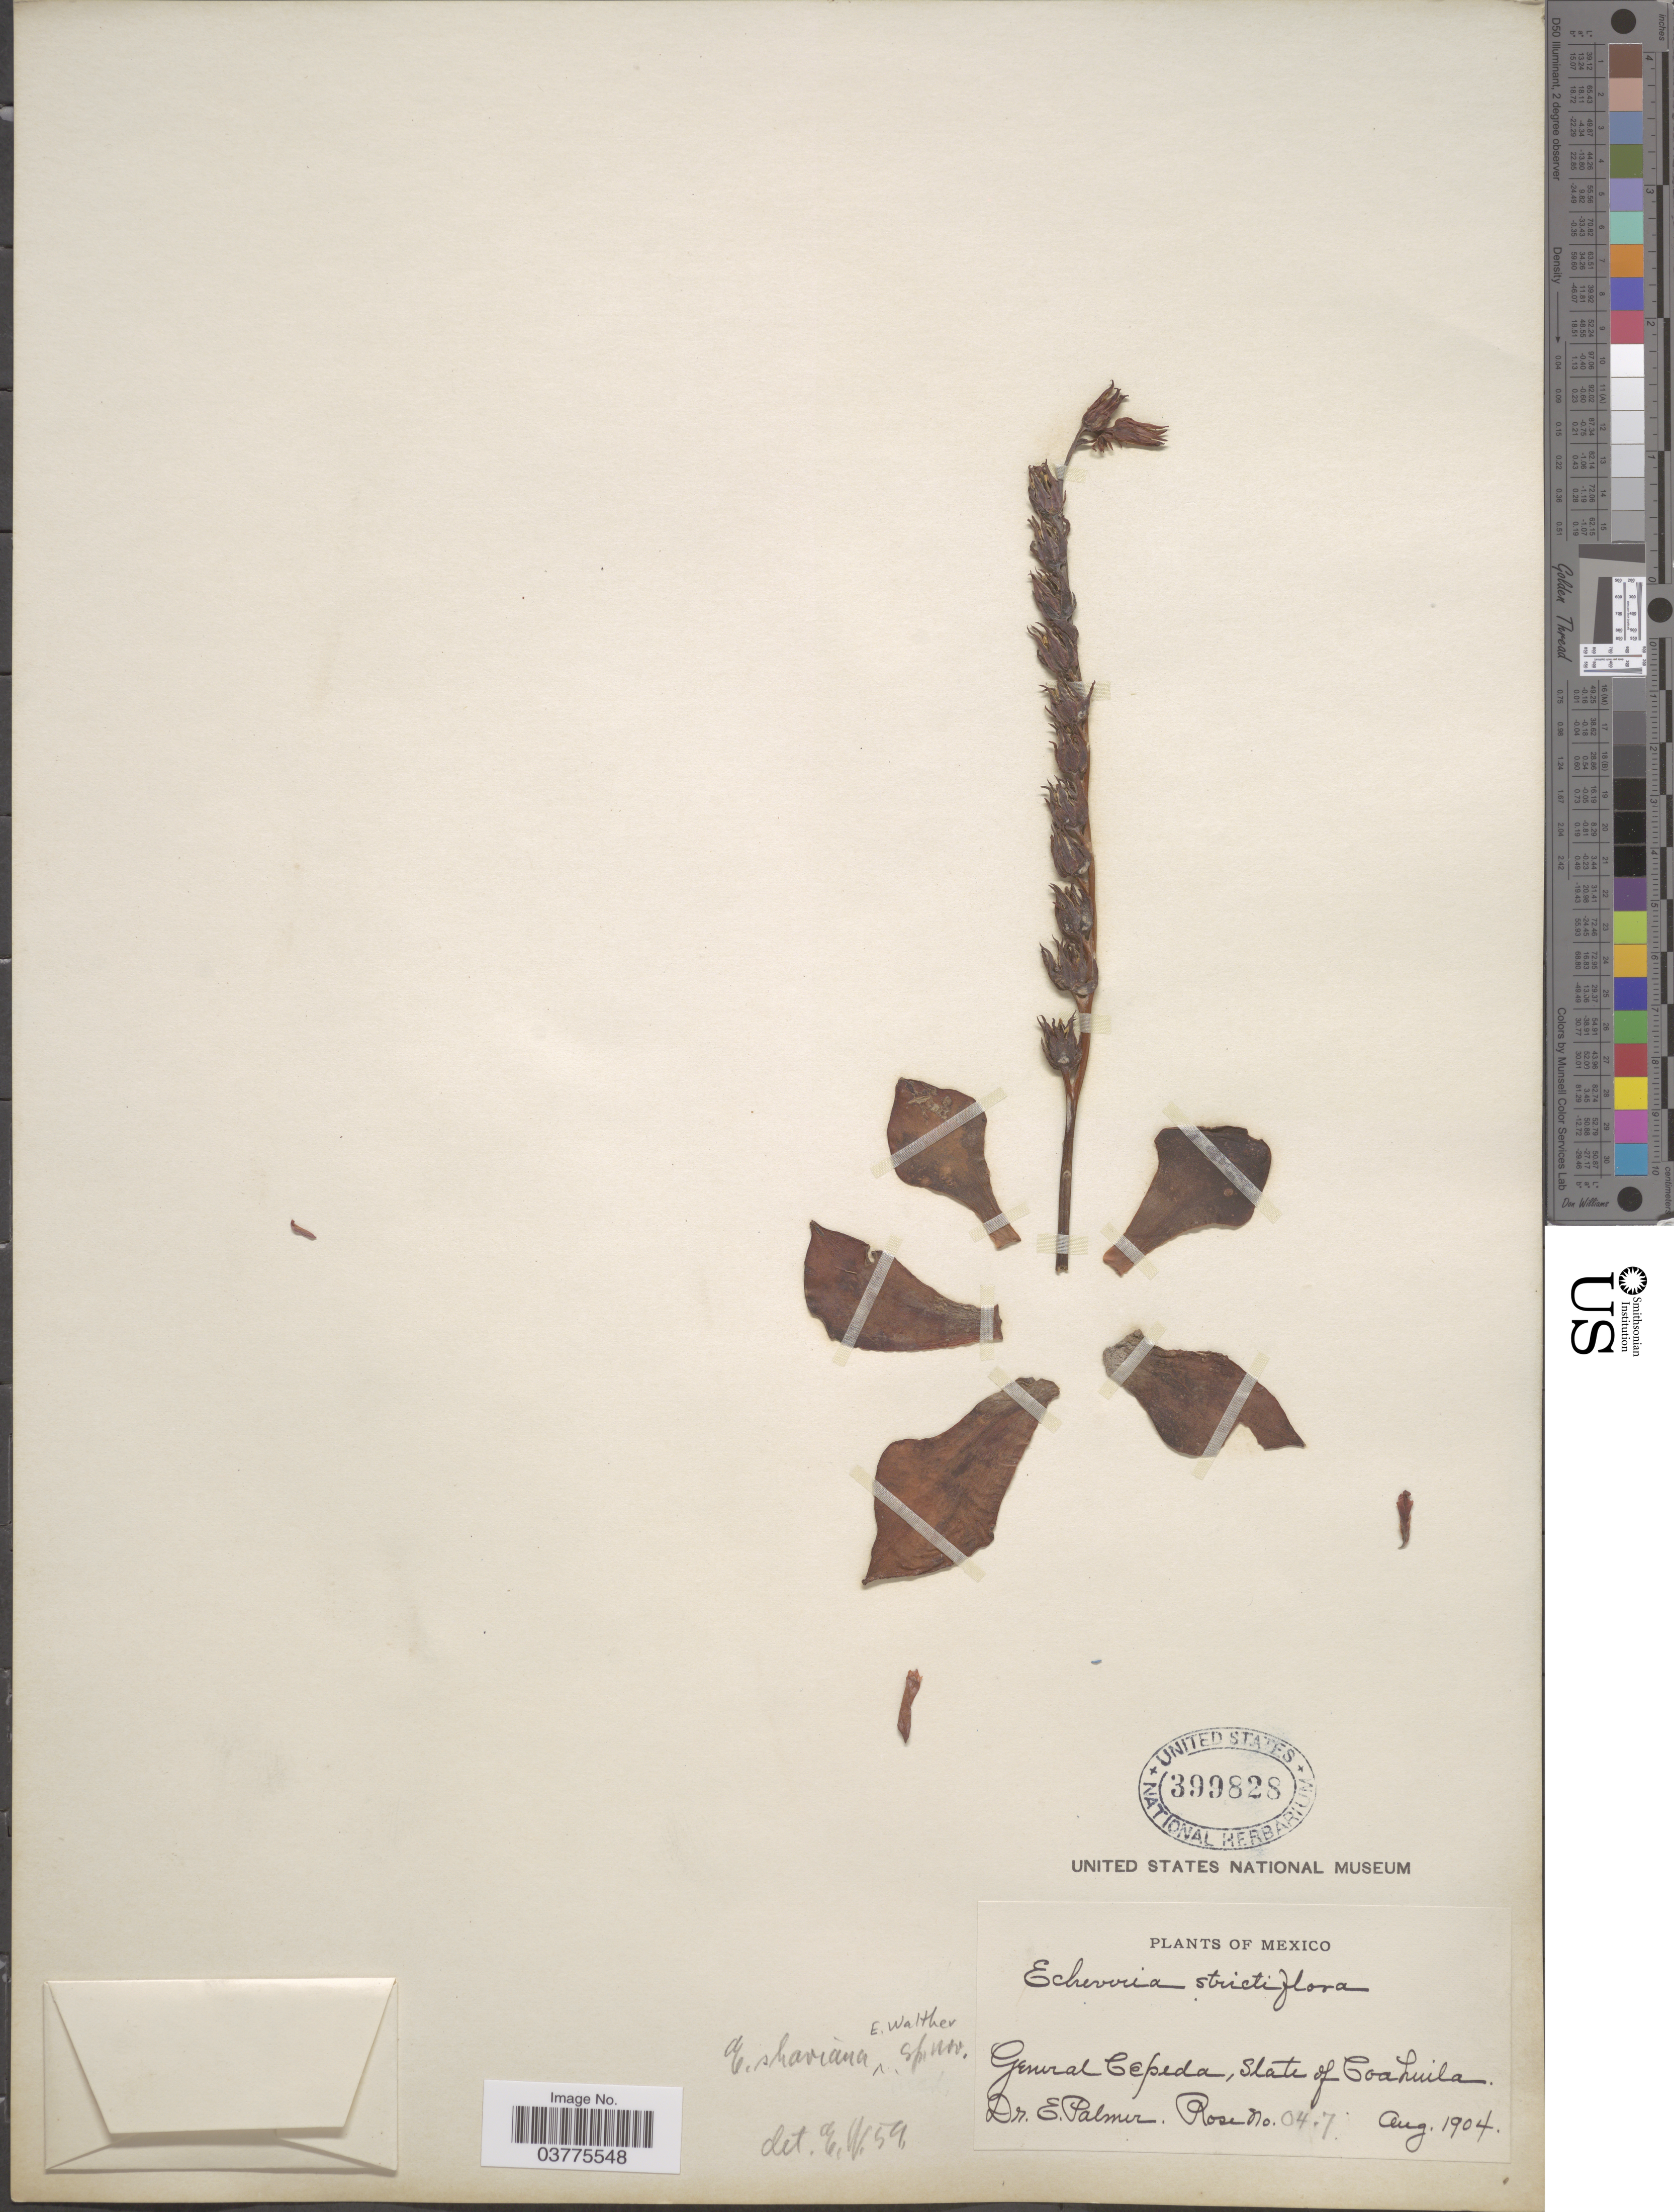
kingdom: Plantae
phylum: Tracheophyta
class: Magnoliopsida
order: Saxifragales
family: Crassulaceae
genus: Echeveria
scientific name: Echeveria shaviana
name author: E. Walther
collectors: E. Palmer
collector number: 047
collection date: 1904-08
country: Mexico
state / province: Coahuila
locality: General Cepeda.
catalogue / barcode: US 399828